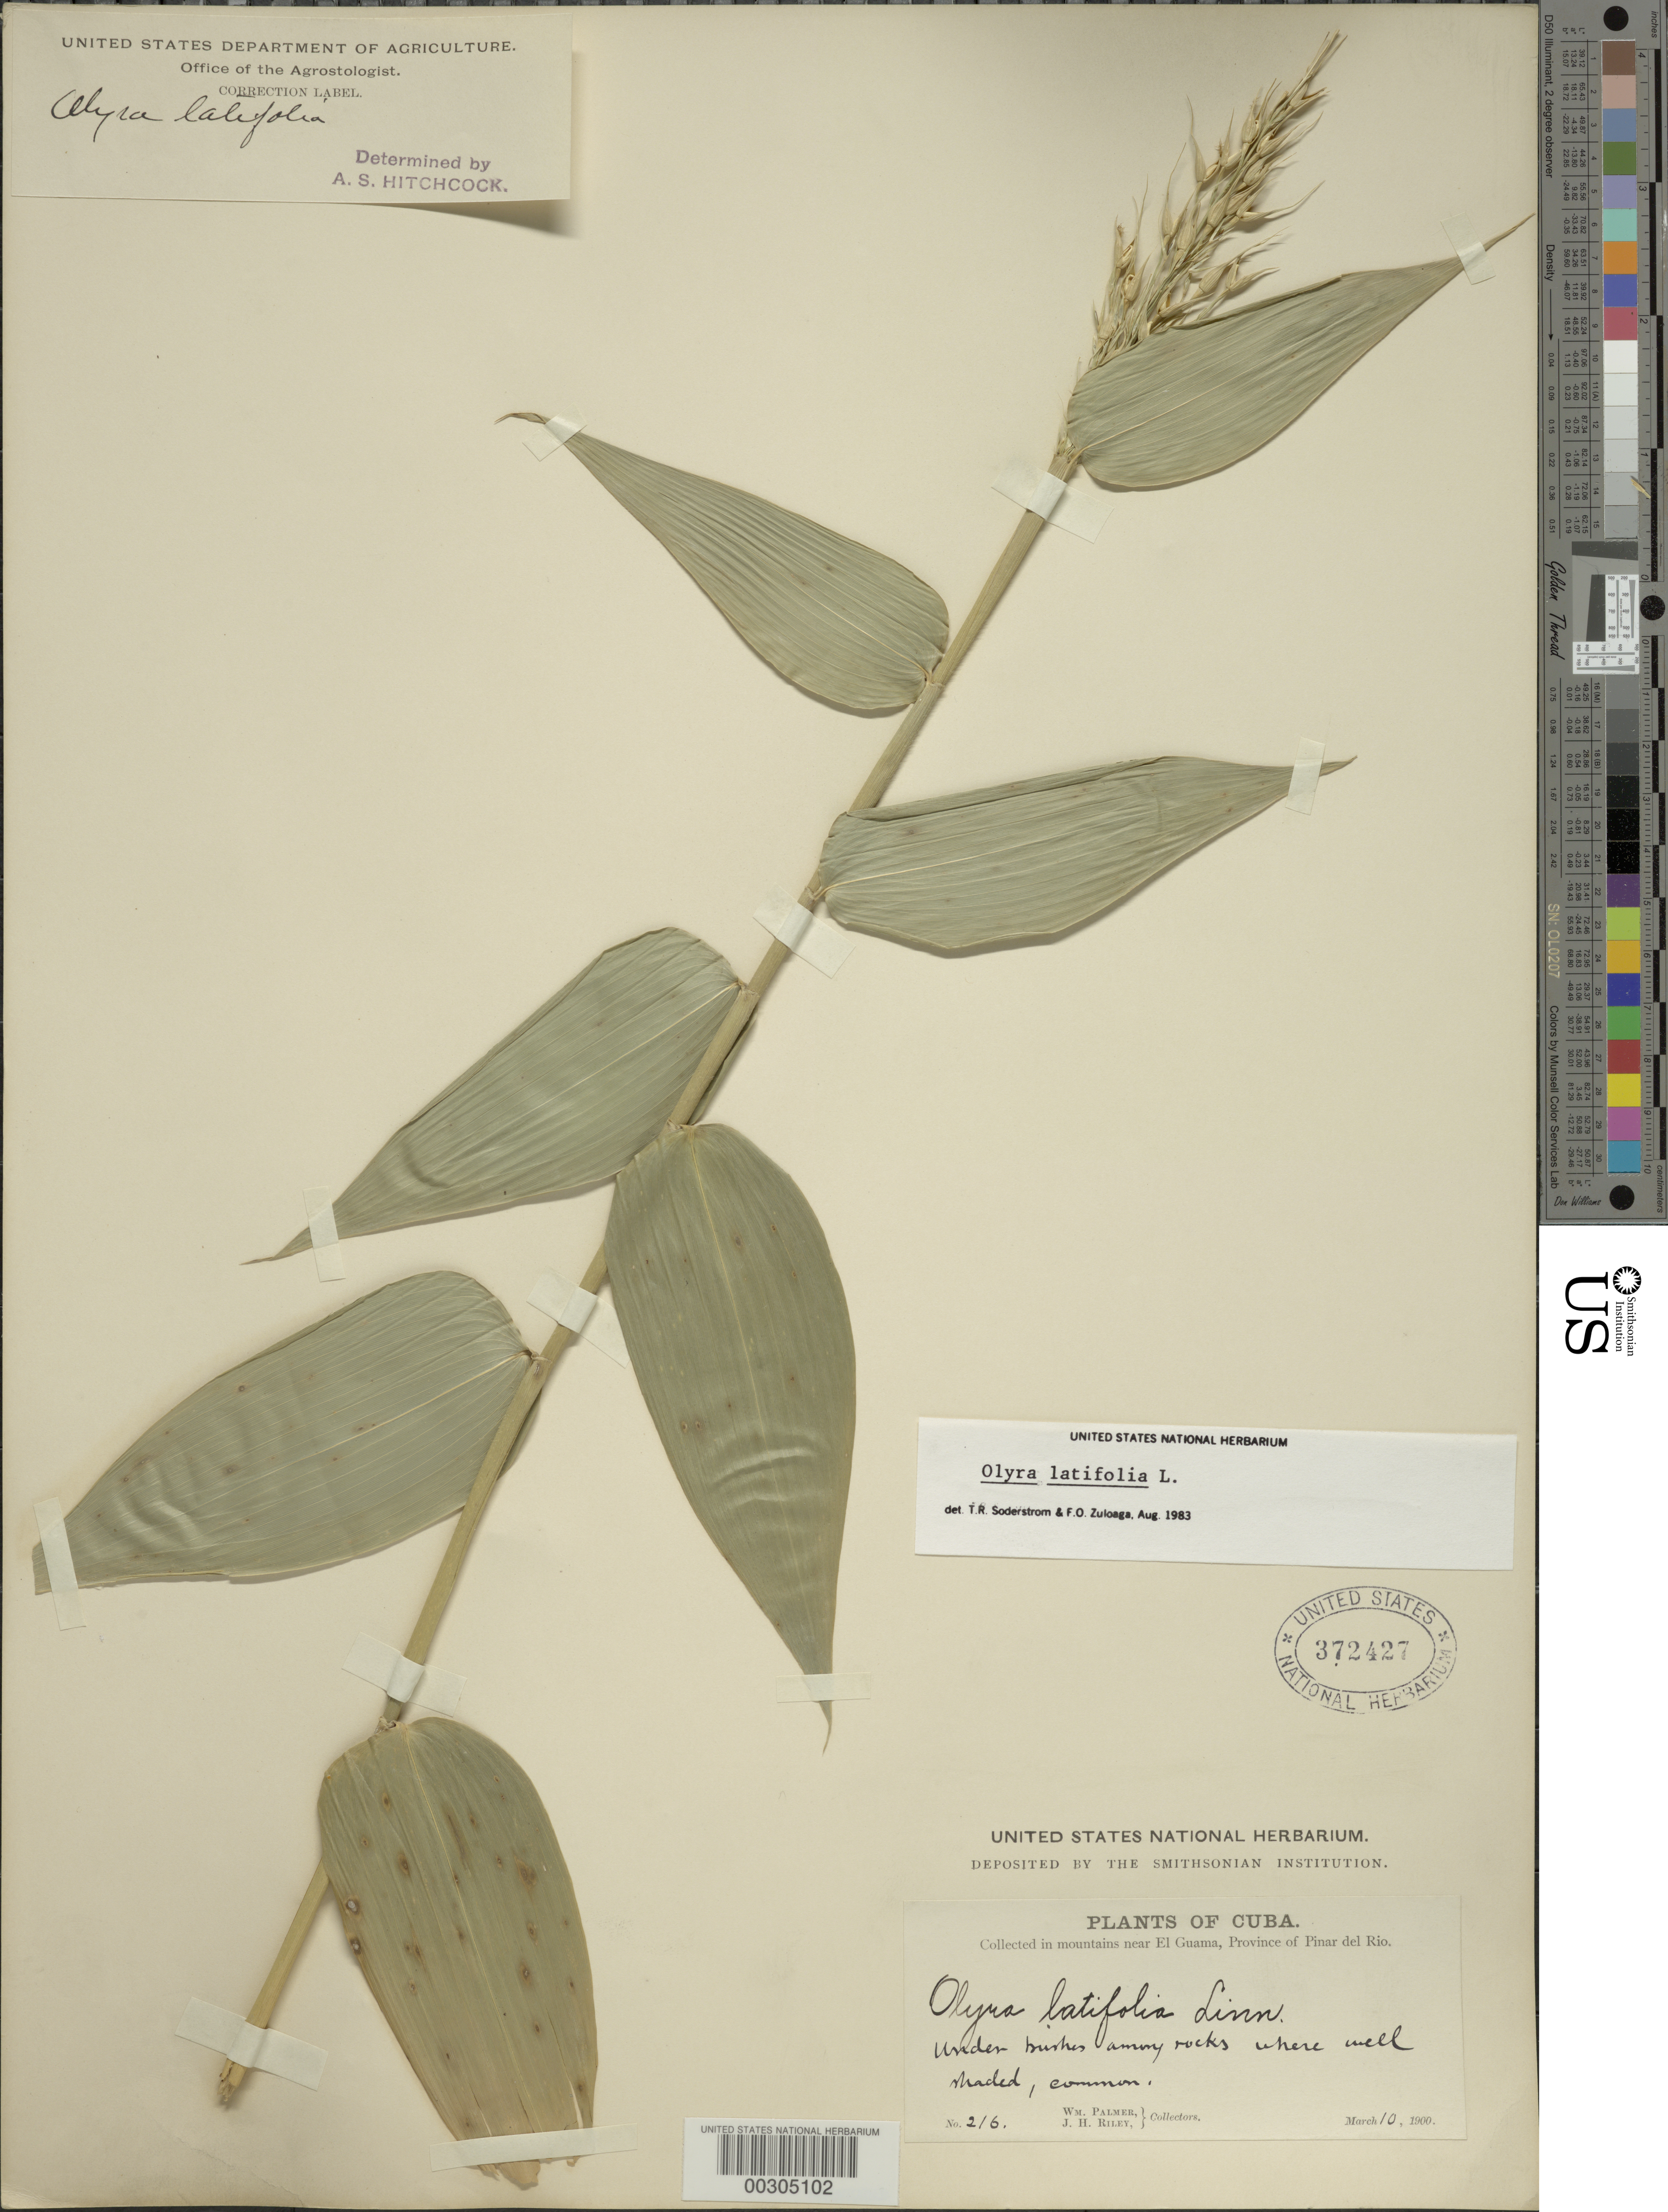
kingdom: Plantae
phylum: Tracheophyta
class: Liliopsida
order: Poales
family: Poaceae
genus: Olyra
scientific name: Olyra latifolia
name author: L.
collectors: W. Palmer & J. H. Riley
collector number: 216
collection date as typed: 10 Mar 1900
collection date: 1900-03-10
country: Cuba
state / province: Pinar del Río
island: Greater Antilles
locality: El guama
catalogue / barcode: US 372427